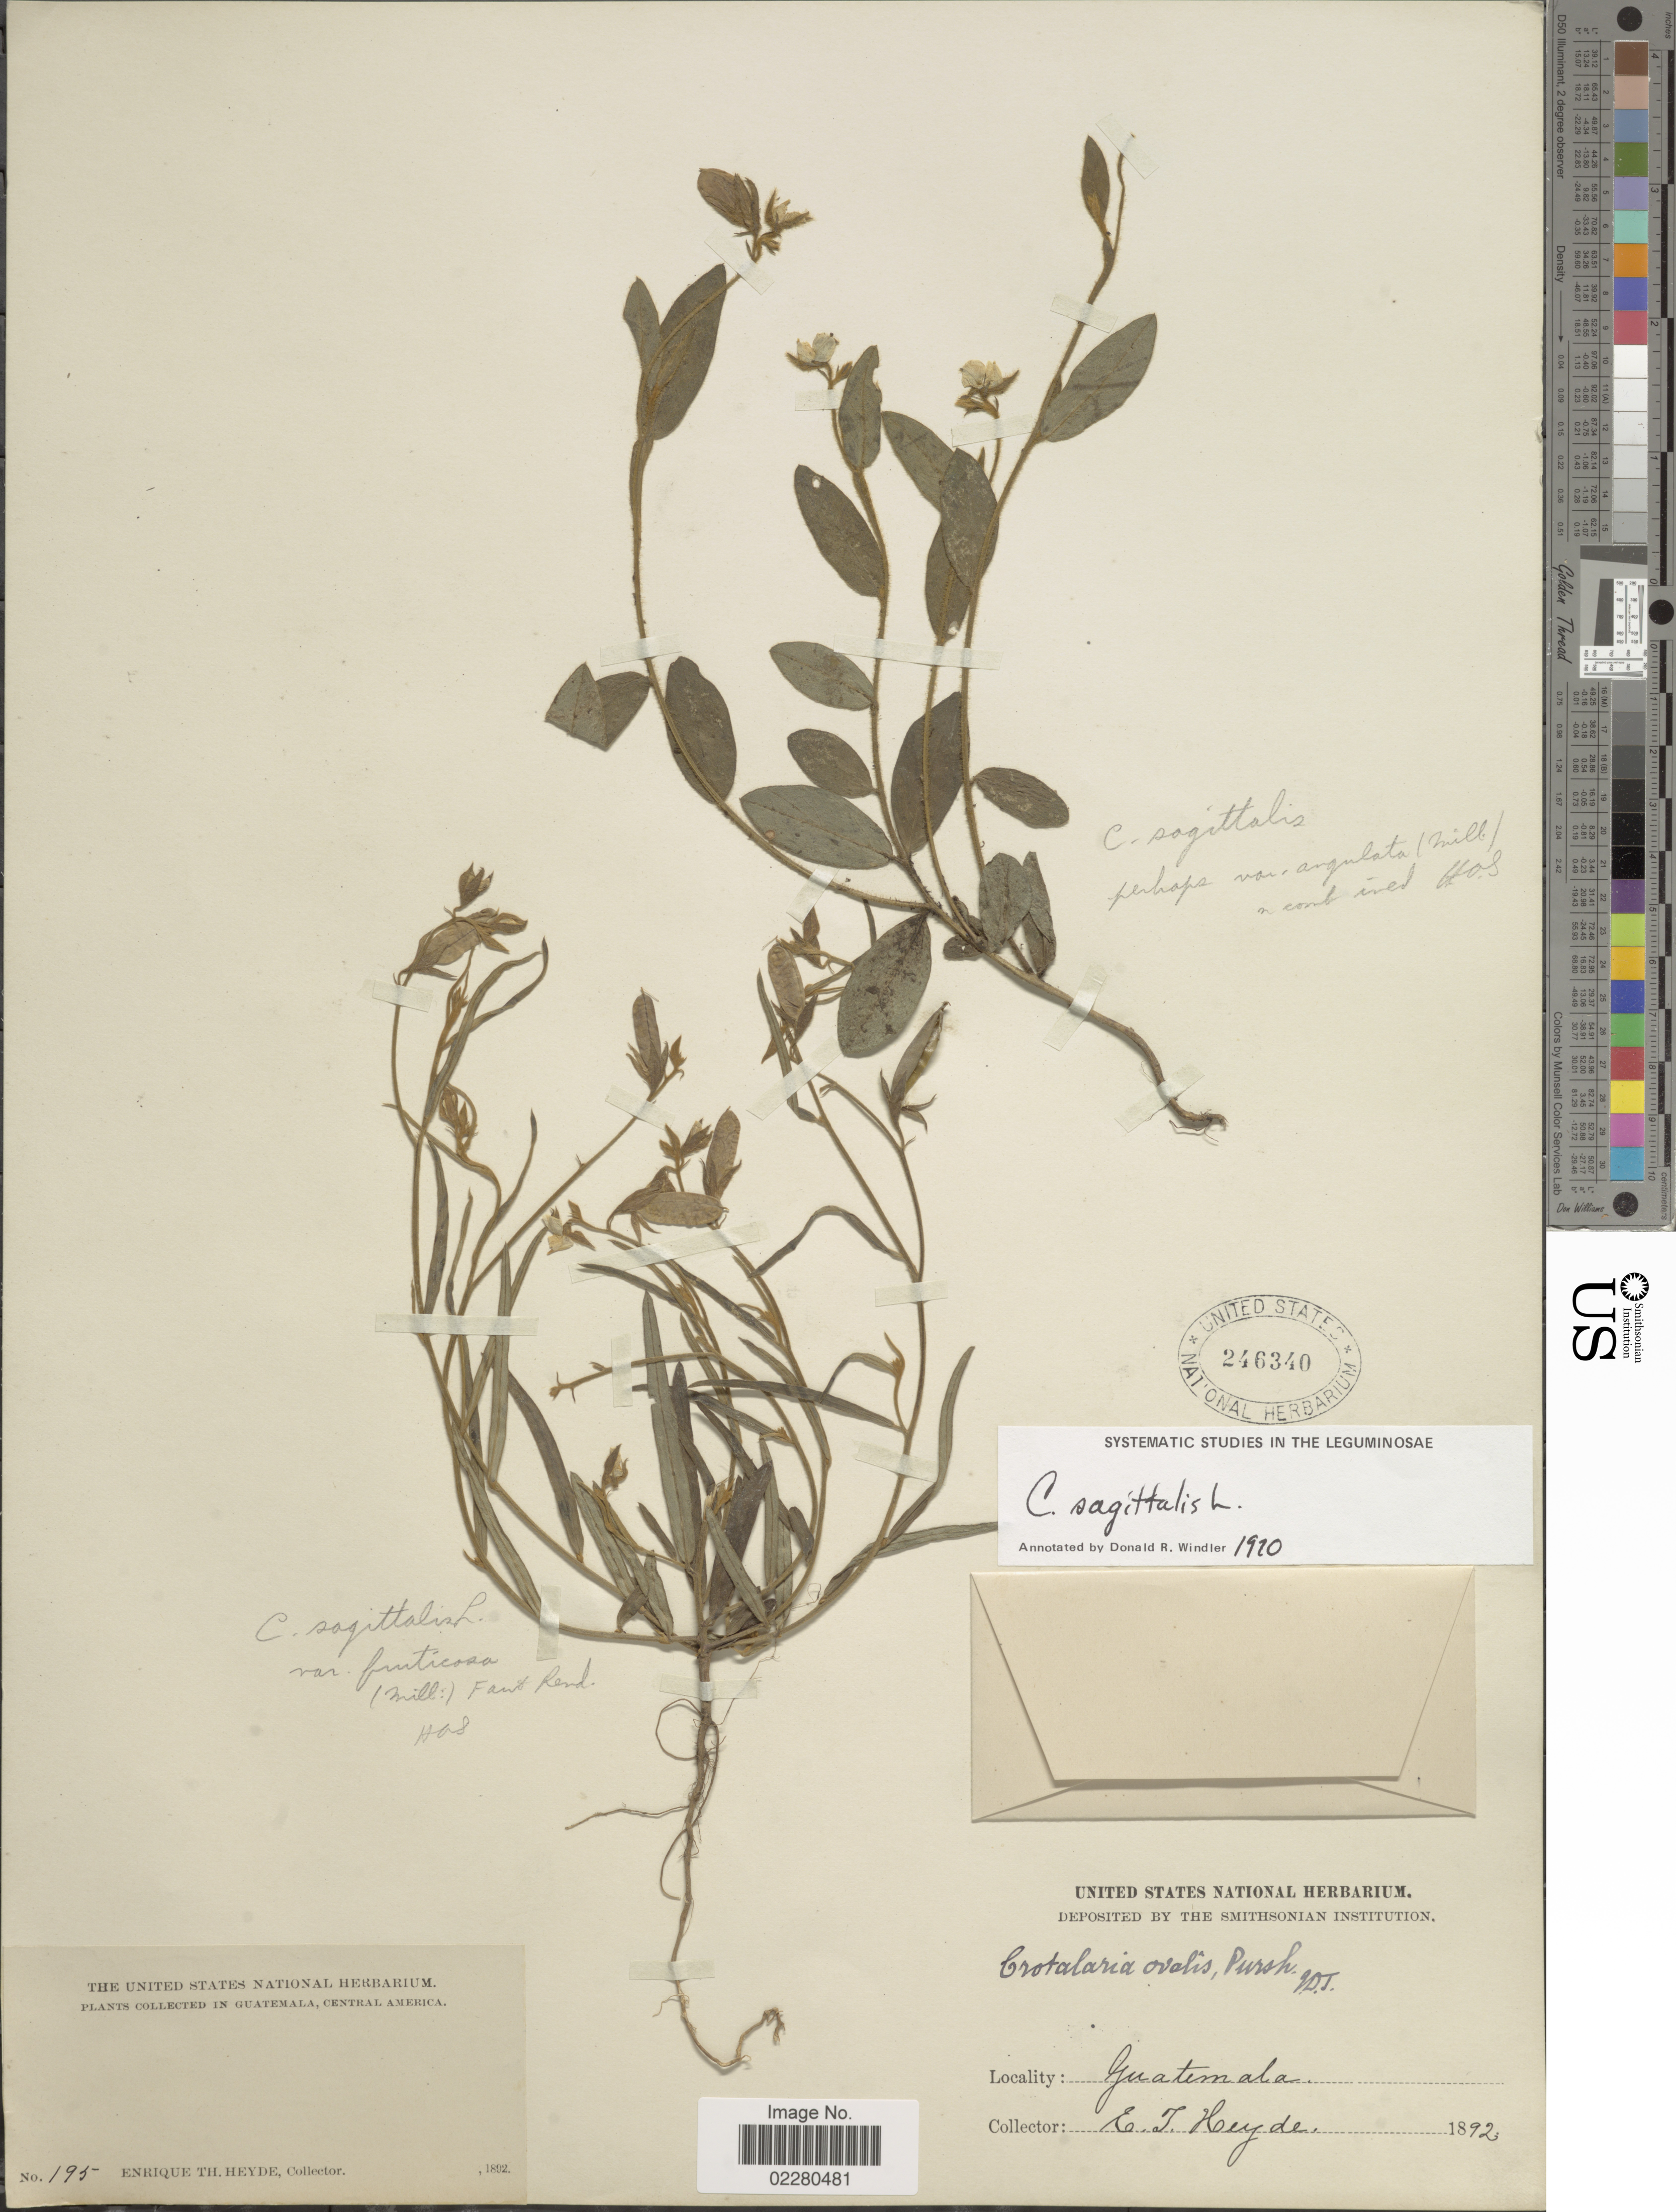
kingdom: Plantae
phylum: Tracheophyta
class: Magnoliopsida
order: Fabales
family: Fabaceae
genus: Crotalaria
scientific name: Crotalaria sagittalis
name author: L.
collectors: E. T. Heyde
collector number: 195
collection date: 1892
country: Guatemala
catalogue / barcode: US 246340